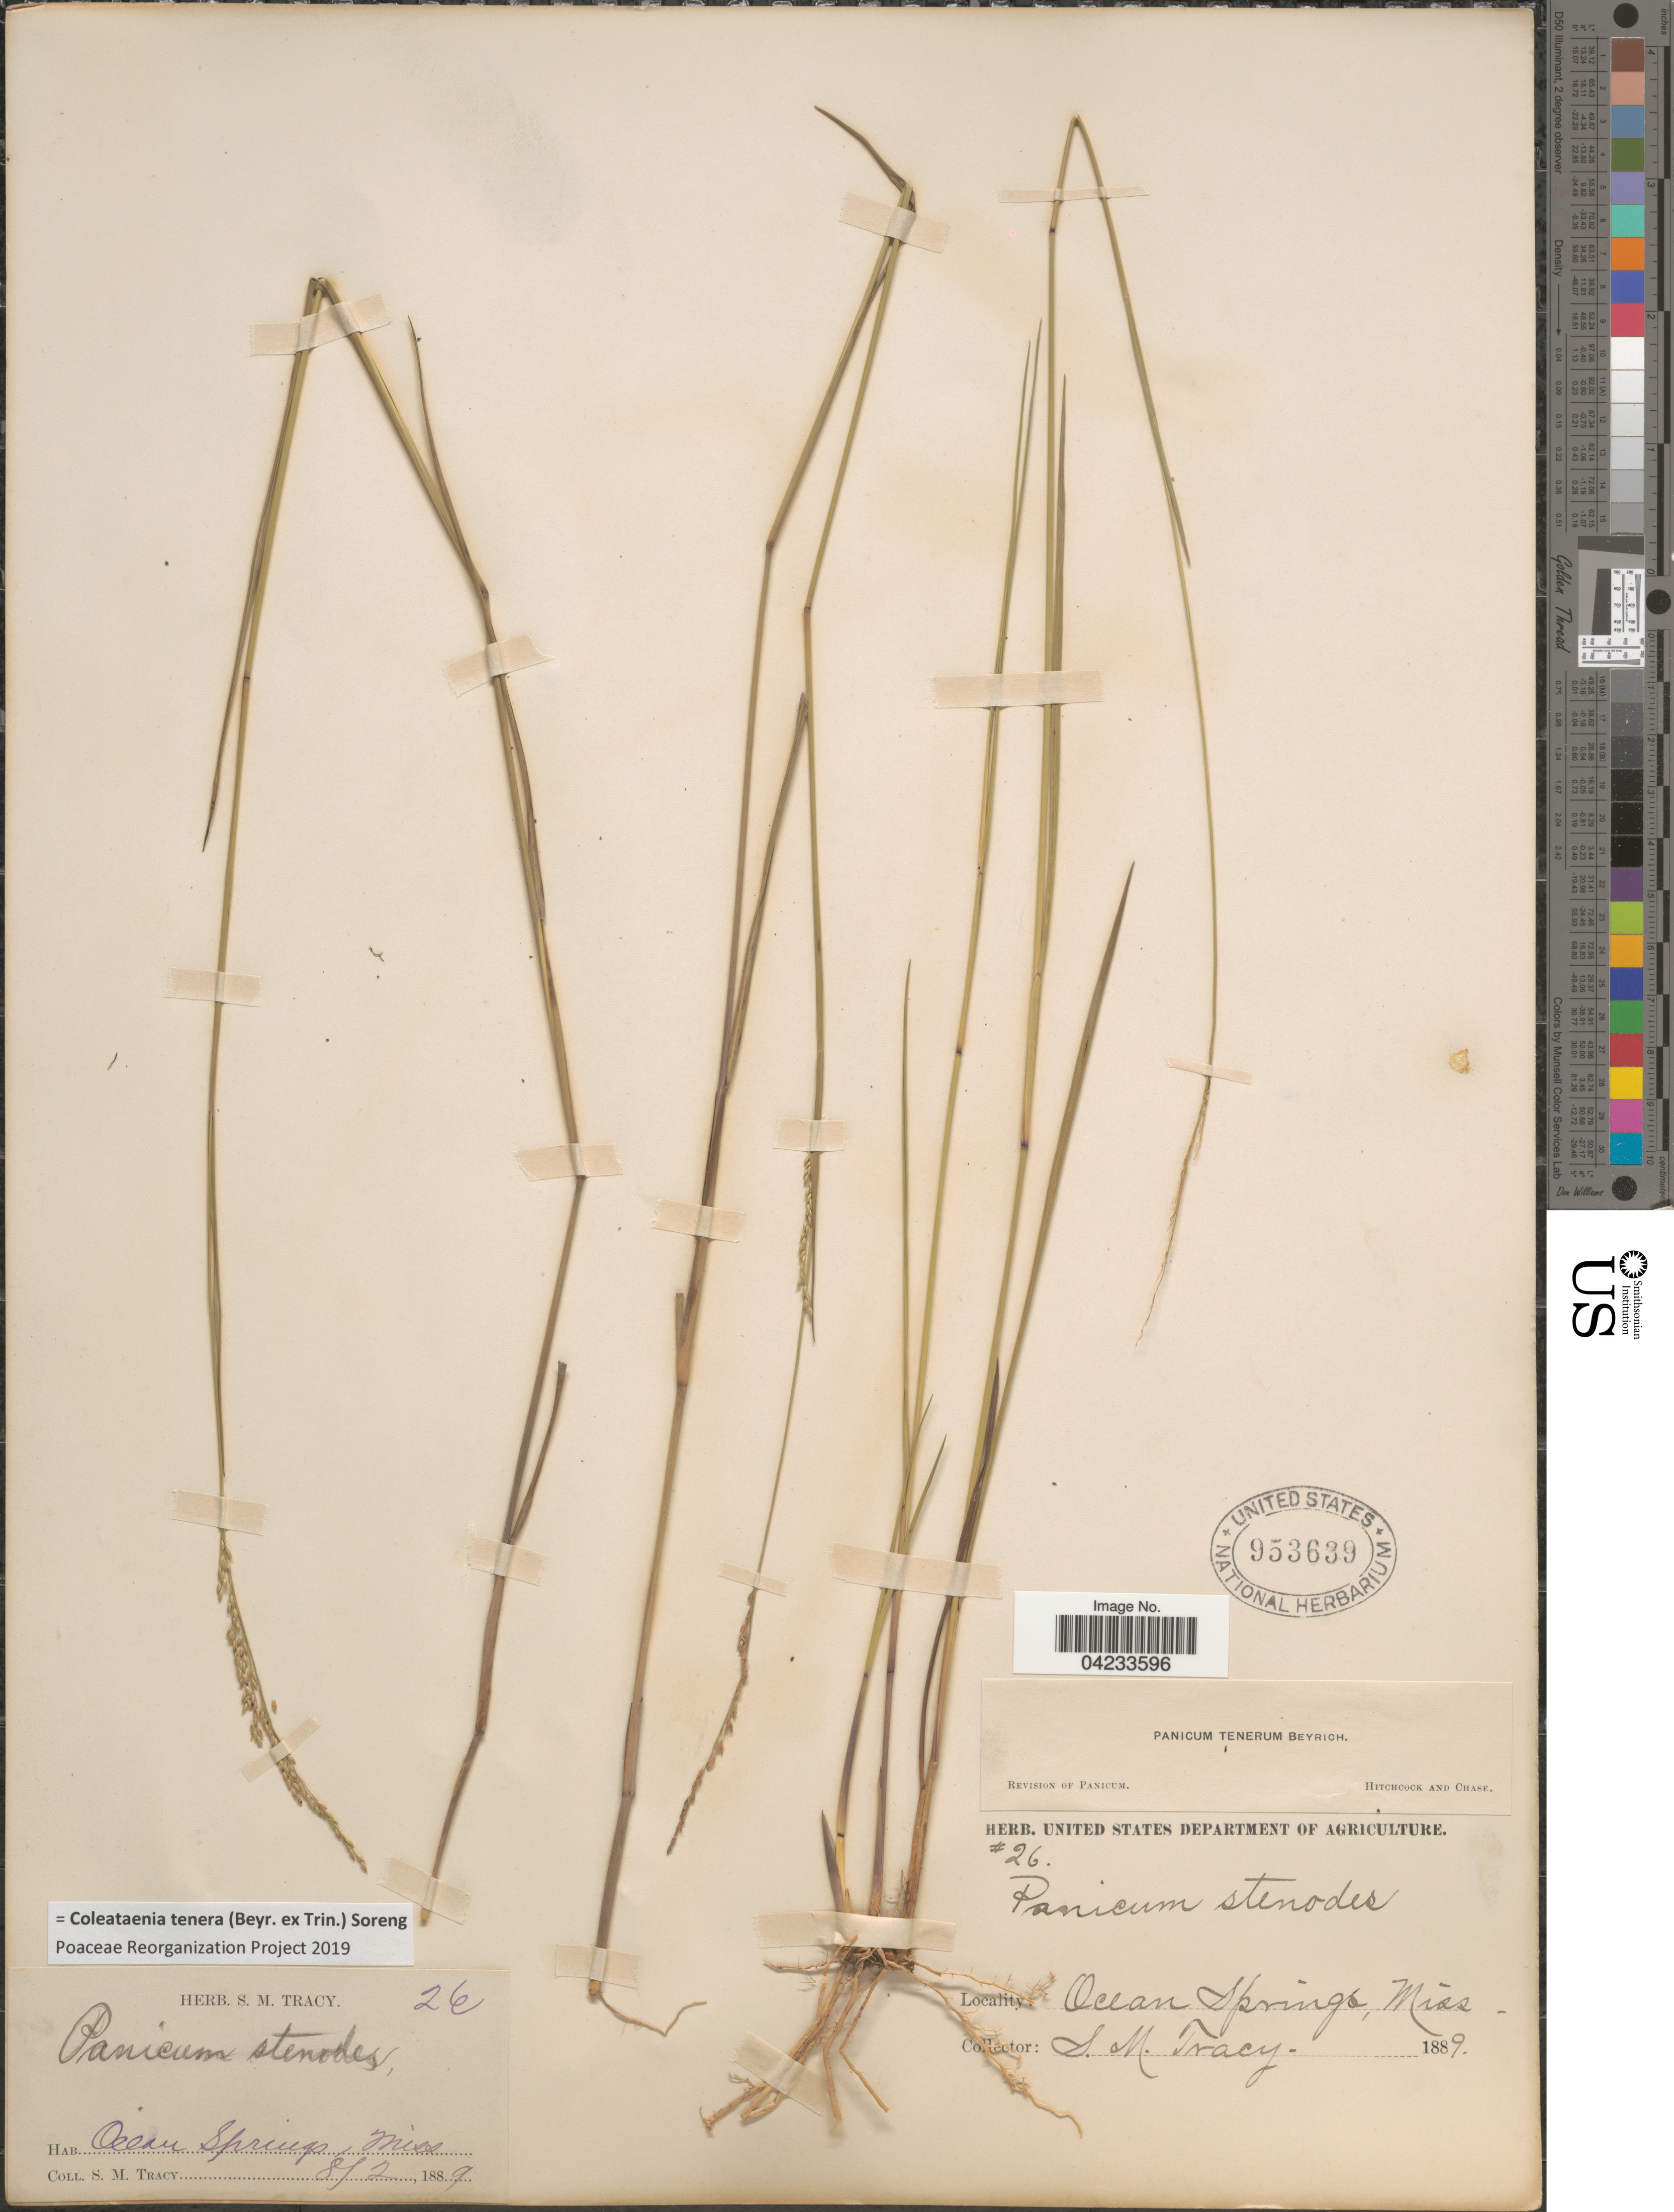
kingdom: Plantae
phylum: Tracheophyta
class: Liliopsida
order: Poales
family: Poaceae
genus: Coleataenia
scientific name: Coleataenia tenera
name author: (Beyr. ex Trin.) Soreng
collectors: S. M. Tracy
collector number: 26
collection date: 1889-08-02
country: United States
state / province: Mississippi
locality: Ocean Springs.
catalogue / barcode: US 953639